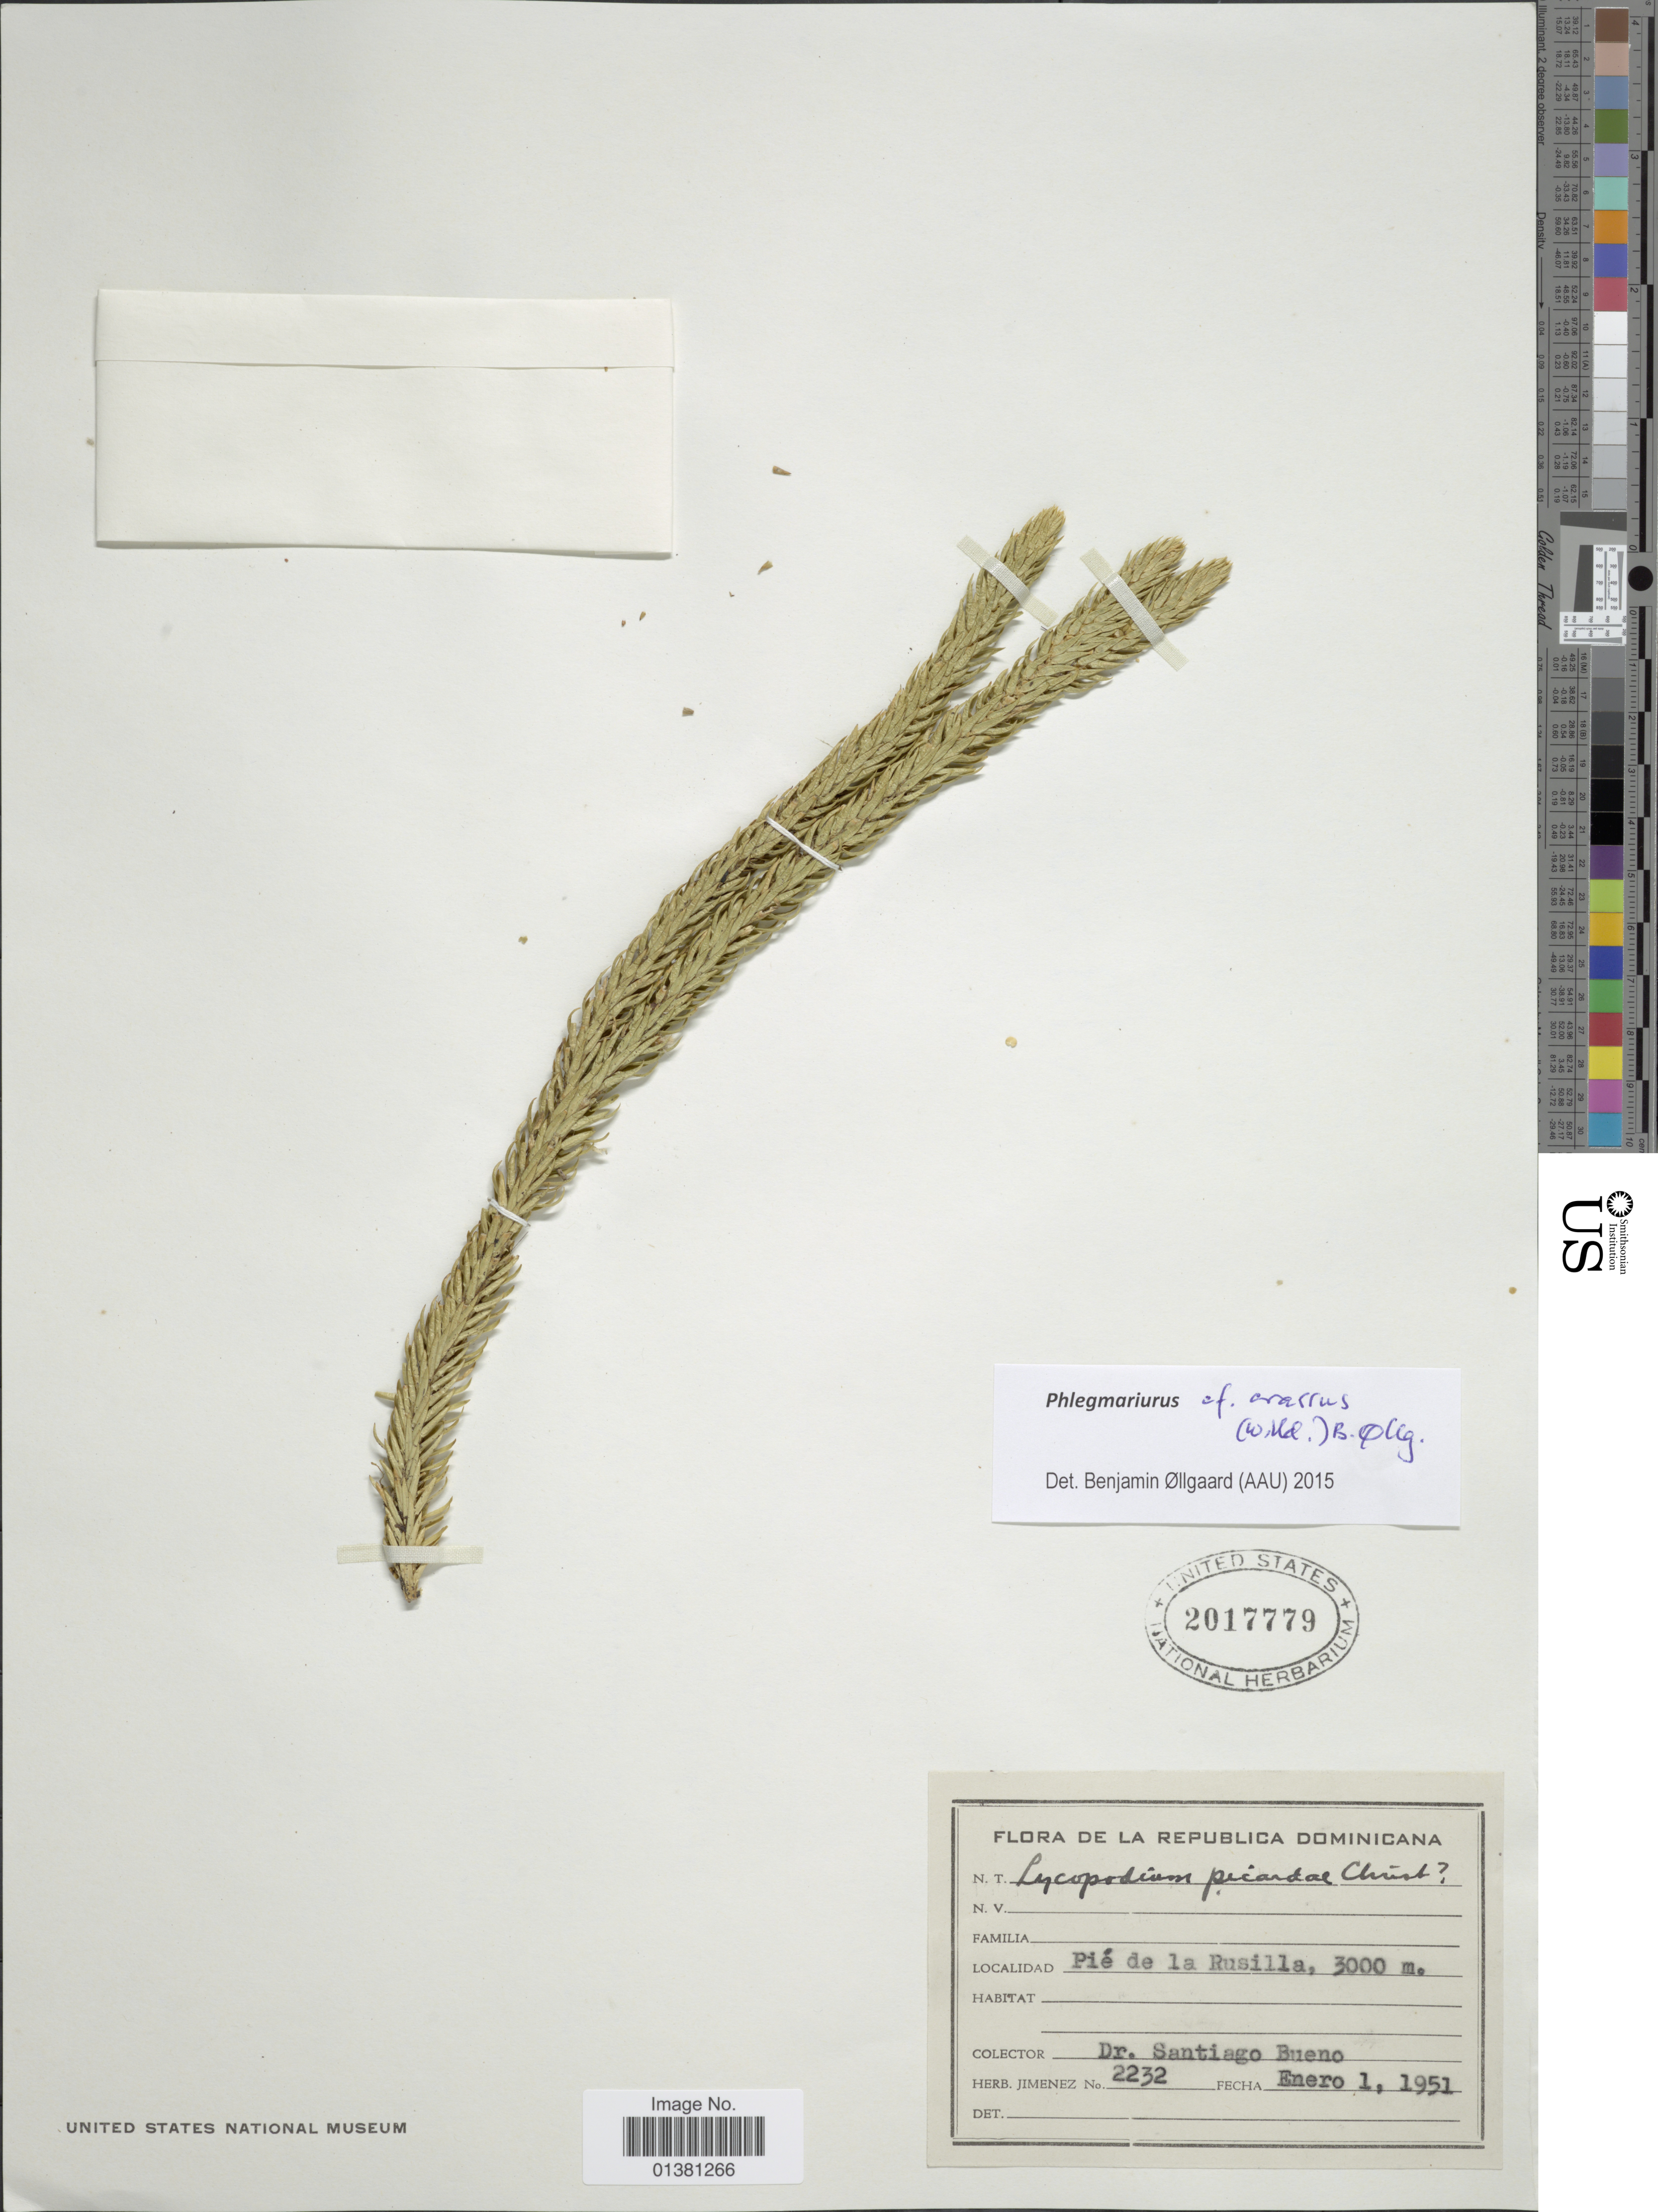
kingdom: Plantae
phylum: Tracheophyta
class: Lycopodiopsida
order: Lycopodiales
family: Lycopodiaceae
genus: Phlegmariurus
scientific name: Phlegmariurus crassus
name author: (Humb. & Bonpl. ex Willd.) B. Øllg.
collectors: S. Bueno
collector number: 2232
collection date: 1951-01-01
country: Dominican Republic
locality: Pié de la Rusilla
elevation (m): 3000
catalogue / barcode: US 2017779